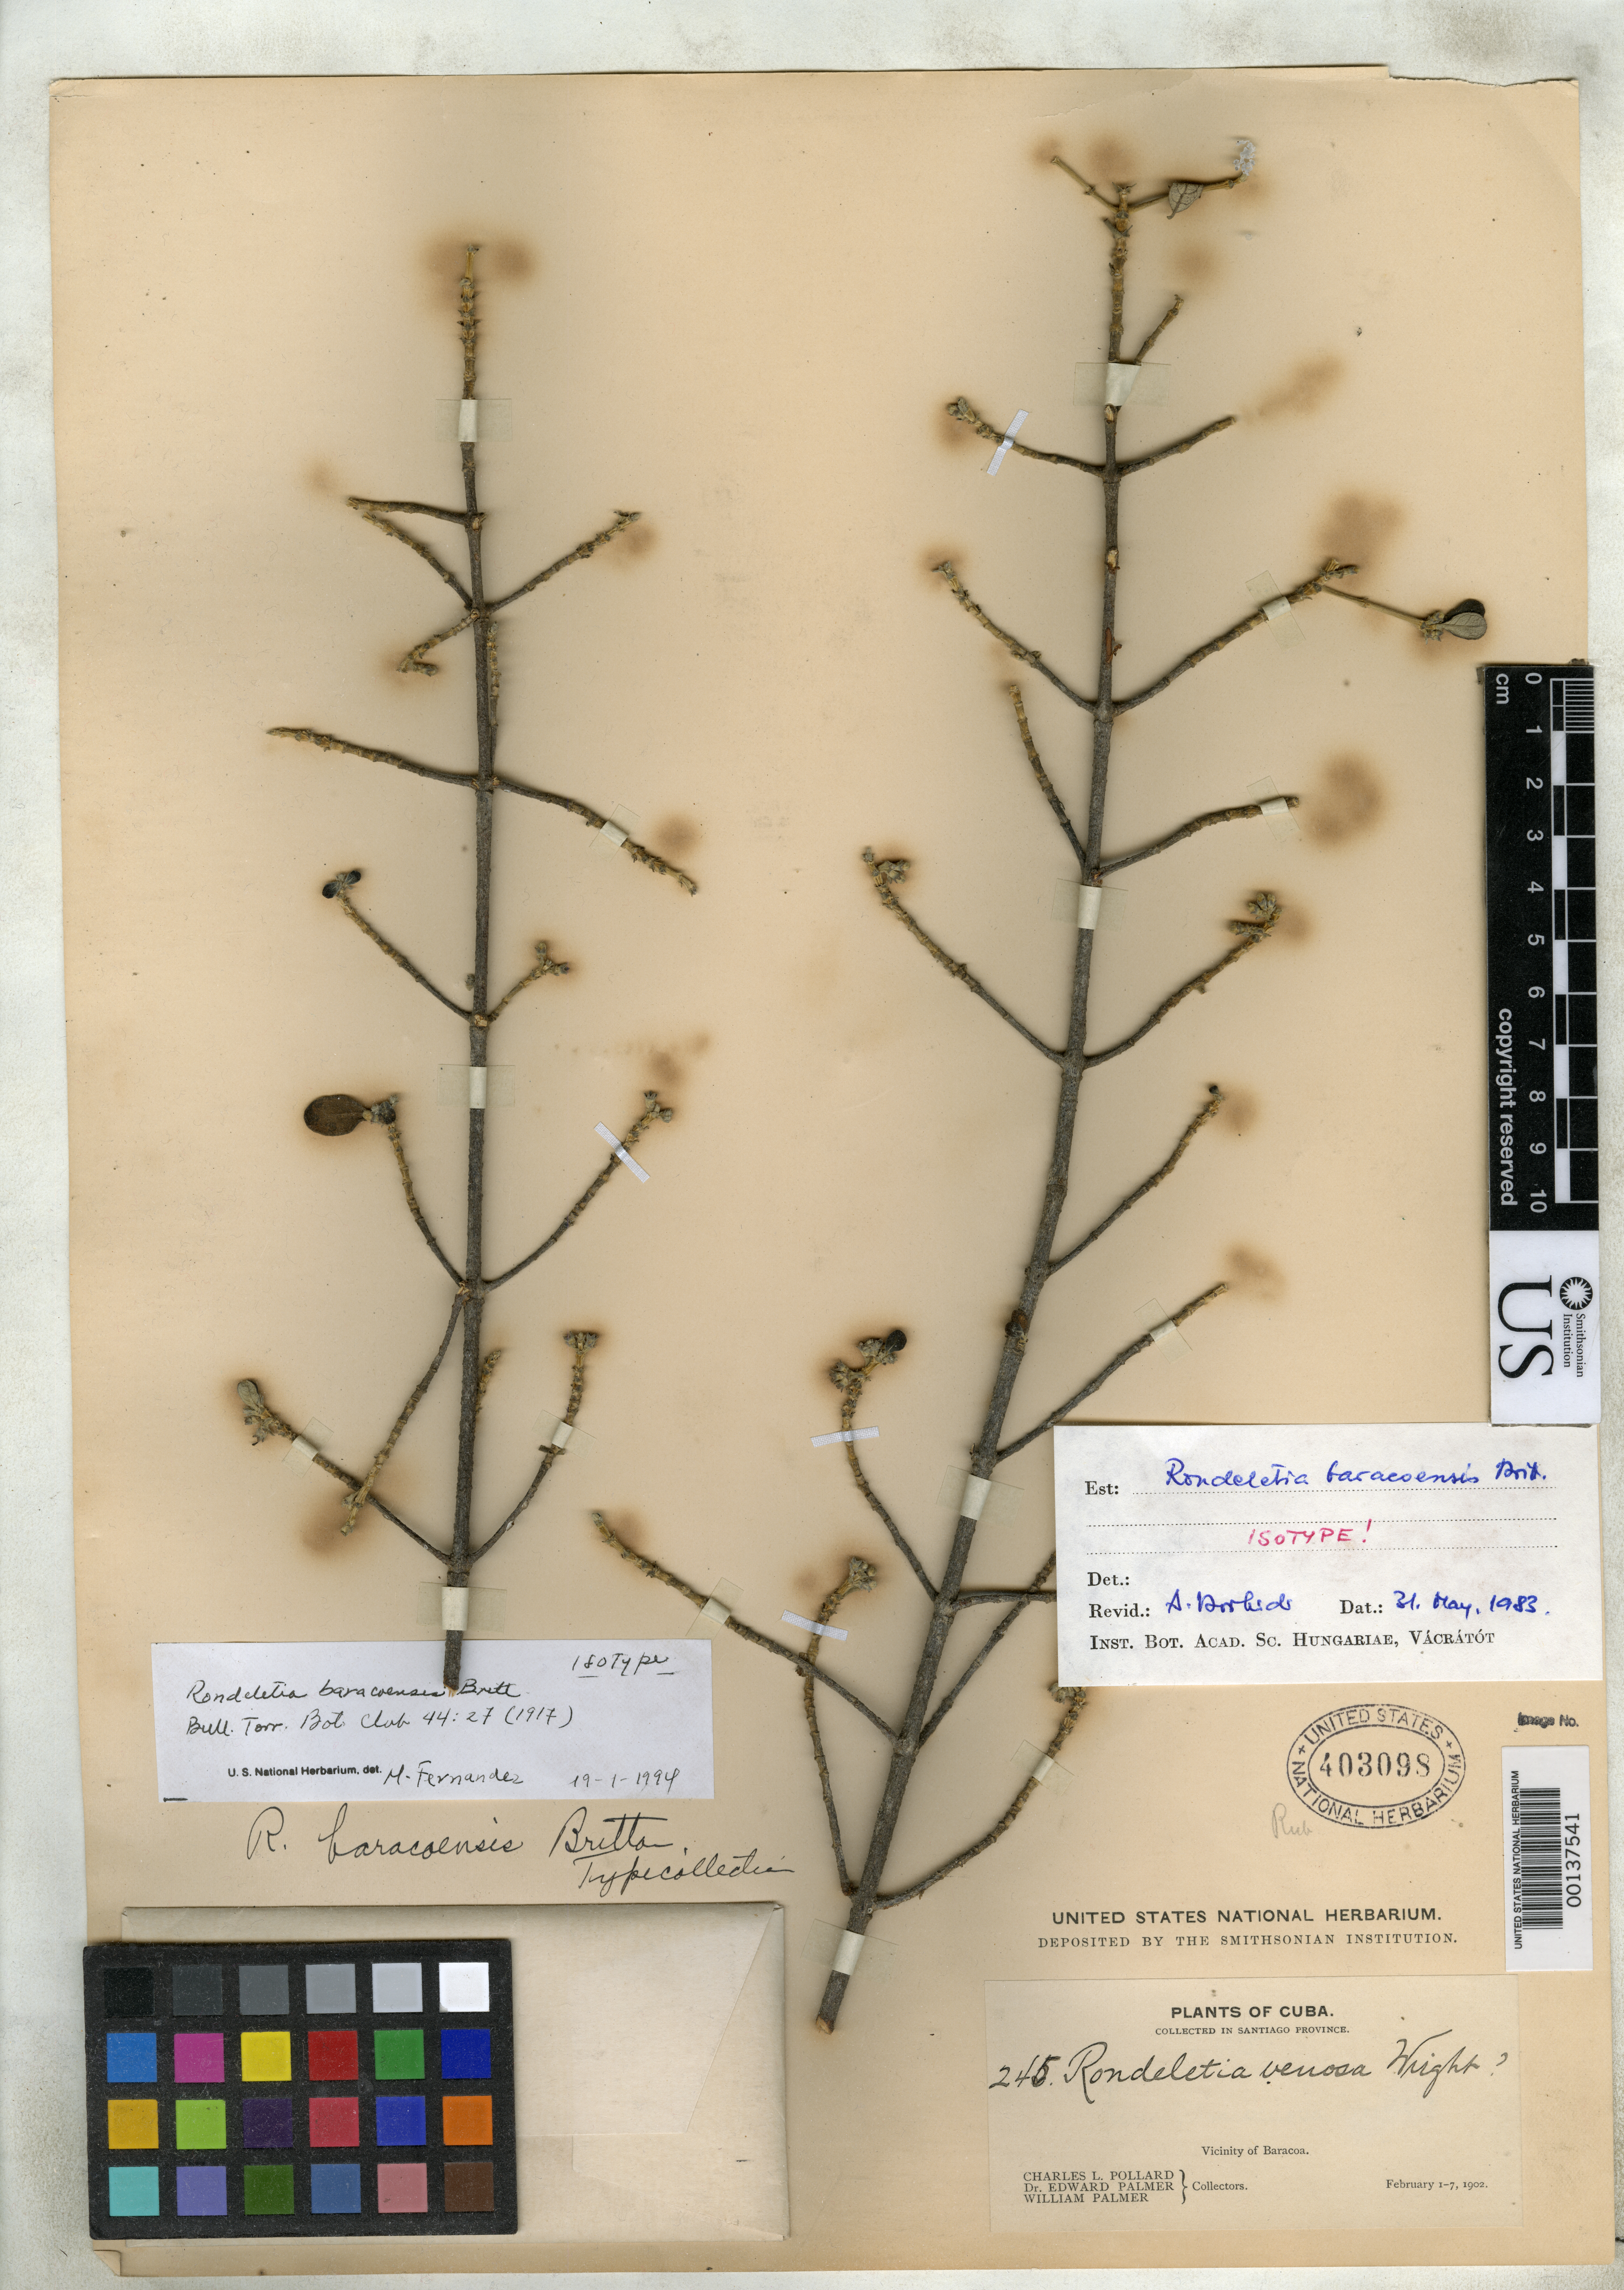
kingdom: Plantae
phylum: Tracheophyta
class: Magnoliopsida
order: Gentianales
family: Rubiaceae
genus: Rondeletia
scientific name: Rondeletia baracoensis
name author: Britton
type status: Isotype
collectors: C. L. Pollard, E. Palmer & W. Palmer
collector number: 245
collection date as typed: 01 Feb 1902 to 07 Feb 1902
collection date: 1902-02-01/1902-02-07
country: Cuba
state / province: Oriente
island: Greater Antilles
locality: Vicinity of Baracoa.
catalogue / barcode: US 403098